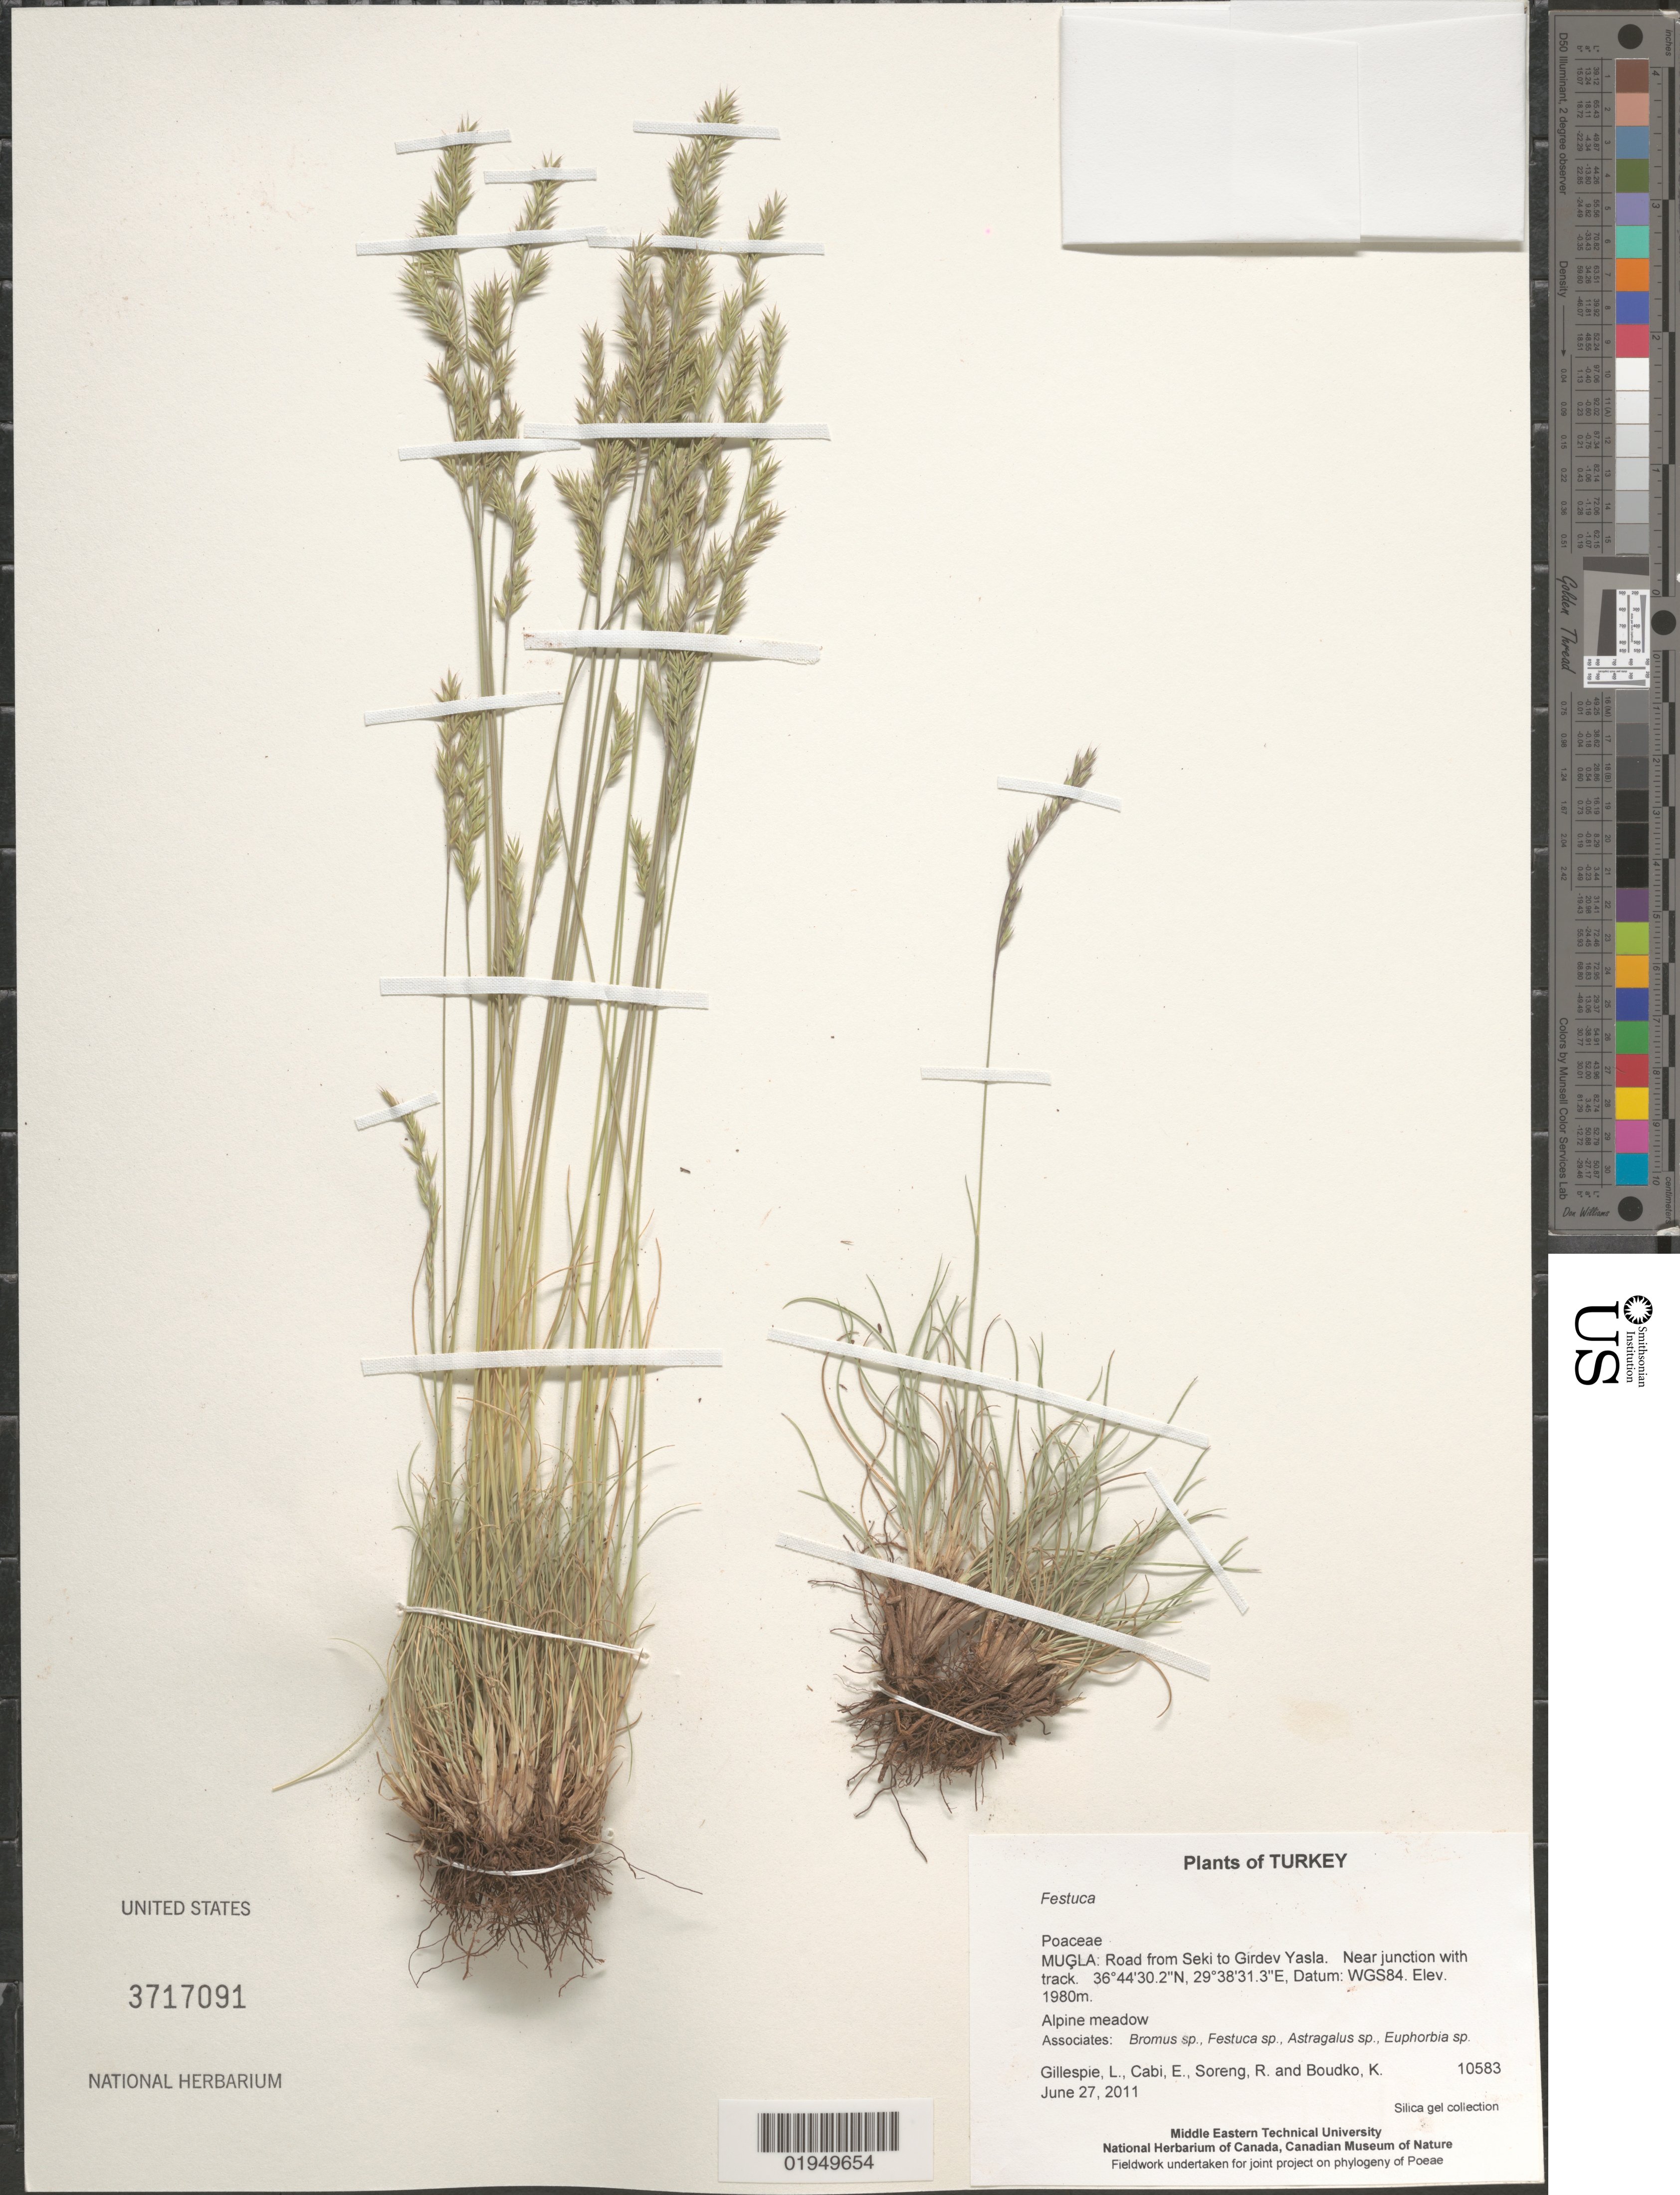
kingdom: Plantae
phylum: Tracheophyta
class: Liliopsida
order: Poales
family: Poaceae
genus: Festuca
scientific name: Festuca sp.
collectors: L. J. Gillespie, E. Cabi, R. J. Soreng & K. Boudko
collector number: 10583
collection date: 2011-06-27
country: Turkey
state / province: Mugla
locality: Road from Seki to Girdev Yasla. Near junction with track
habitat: Alpine meadow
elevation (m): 1980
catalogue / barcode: US 3717091